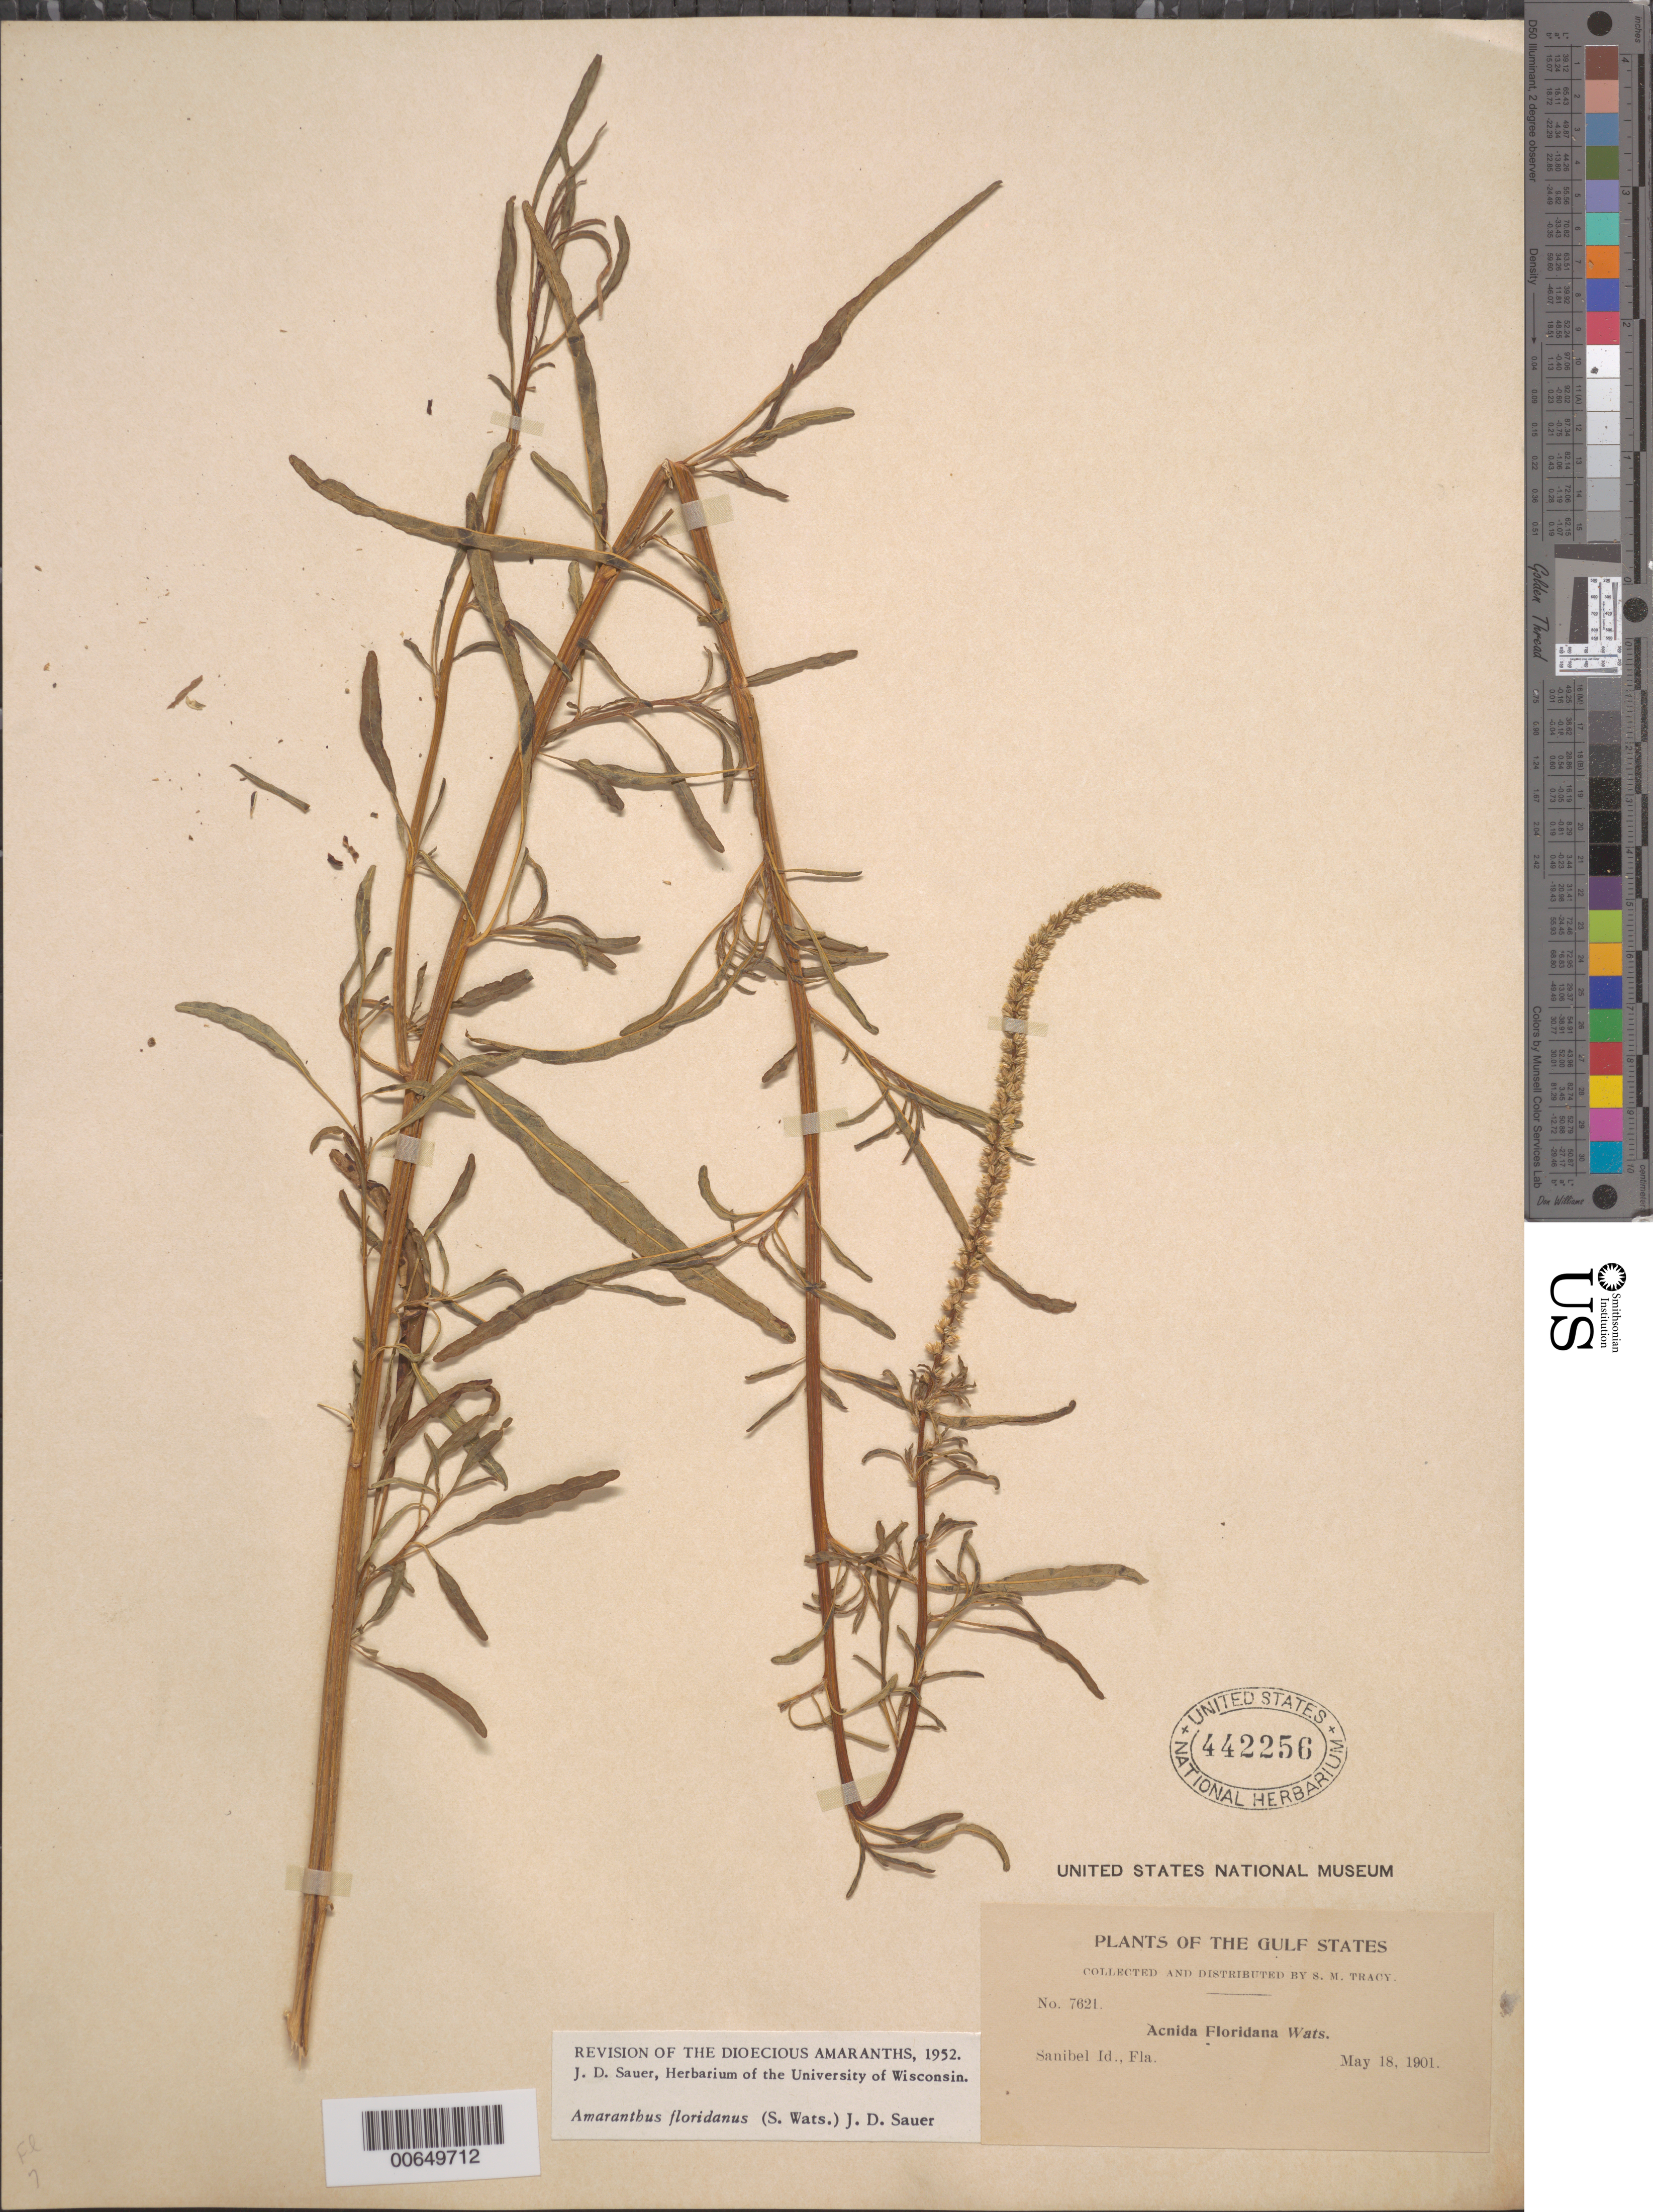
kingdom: Plantae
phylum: Tracheophyta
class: Magnoliopsida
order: Caryophyllales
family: Amaranthaceae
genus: Amaranthus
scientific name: Amaranthus floridanus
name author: (S. Watson) E.G. F. Sauer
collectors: S. M. Tracy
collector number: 7621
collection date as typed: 18 May 1901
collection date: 1901-05-18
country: United States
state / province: Florida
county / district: Lee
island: Sanibel Island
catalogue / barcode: US 442256